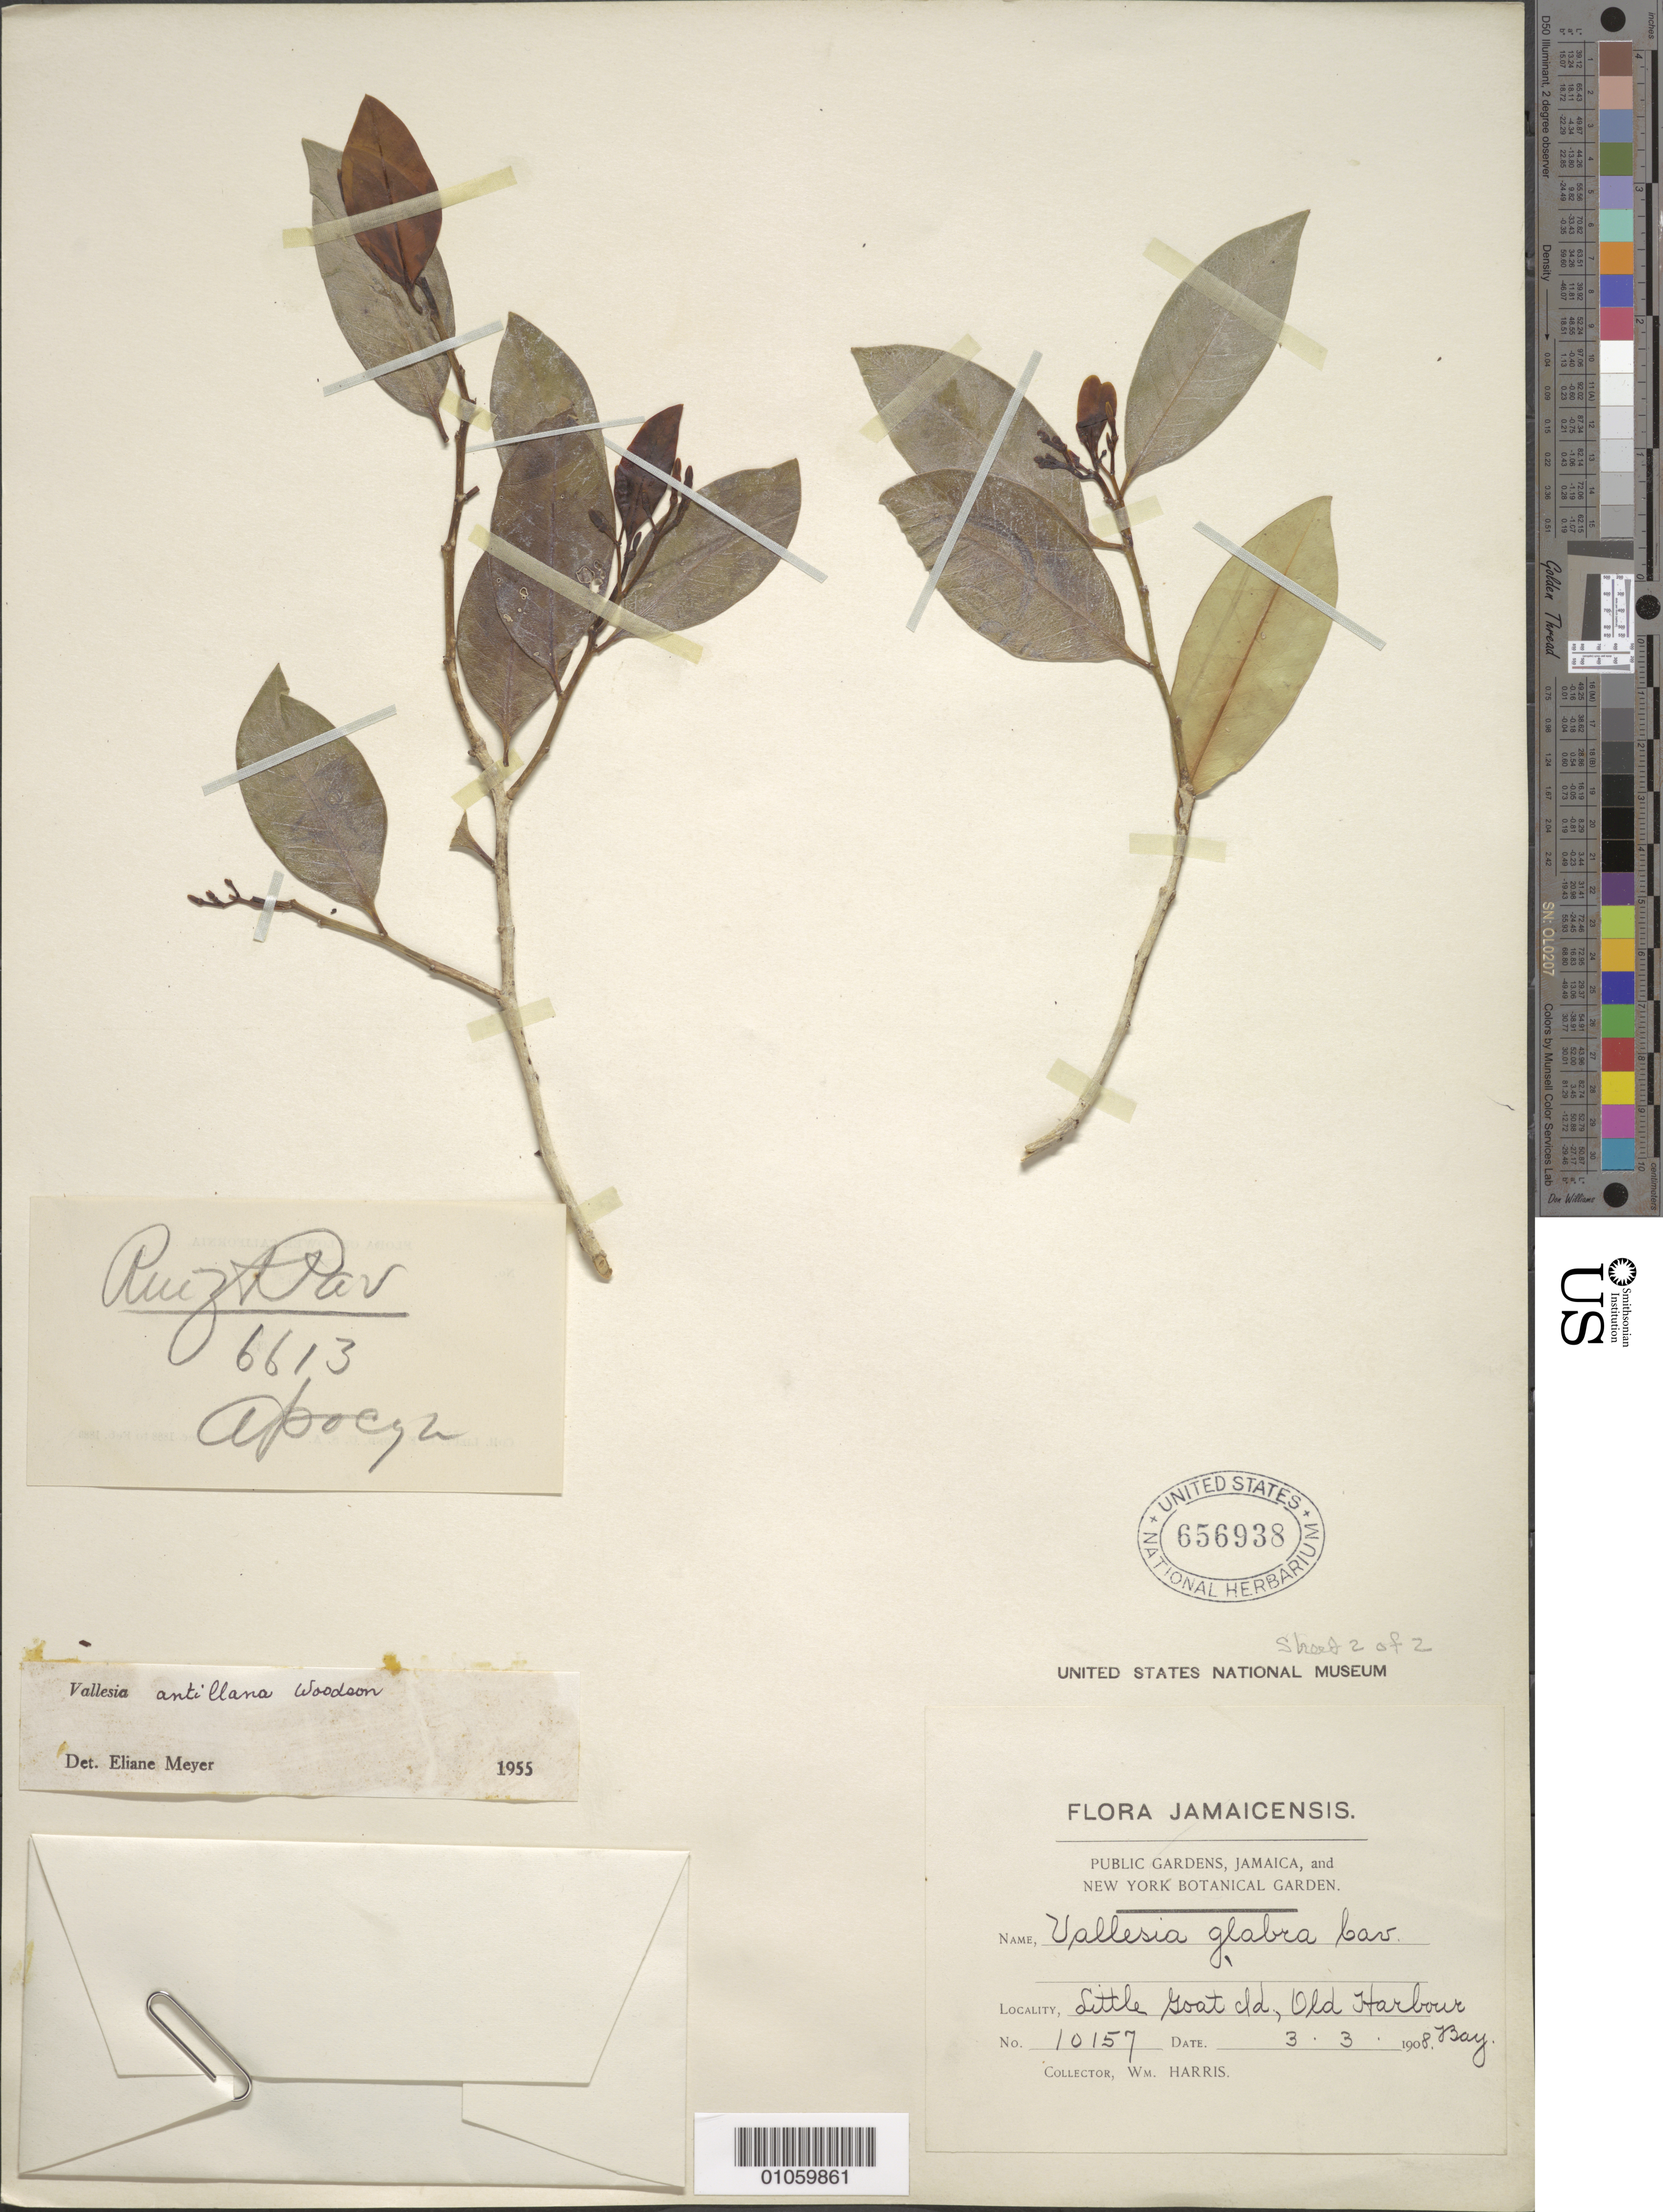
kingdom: Plantae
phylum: Tracheophyta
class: Magnoliopsida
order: Gentianales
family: Apocynaceae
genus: Vallesia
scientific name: Vallesia antillana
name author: Woodson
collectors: W. Harris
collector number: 10157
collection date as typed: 03 Mar 1908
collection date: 1908-03-03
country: Jamaica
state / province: Saint Catherine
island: Jamaica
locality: Little Goat Island, Old Harbour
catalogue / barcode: US 656938